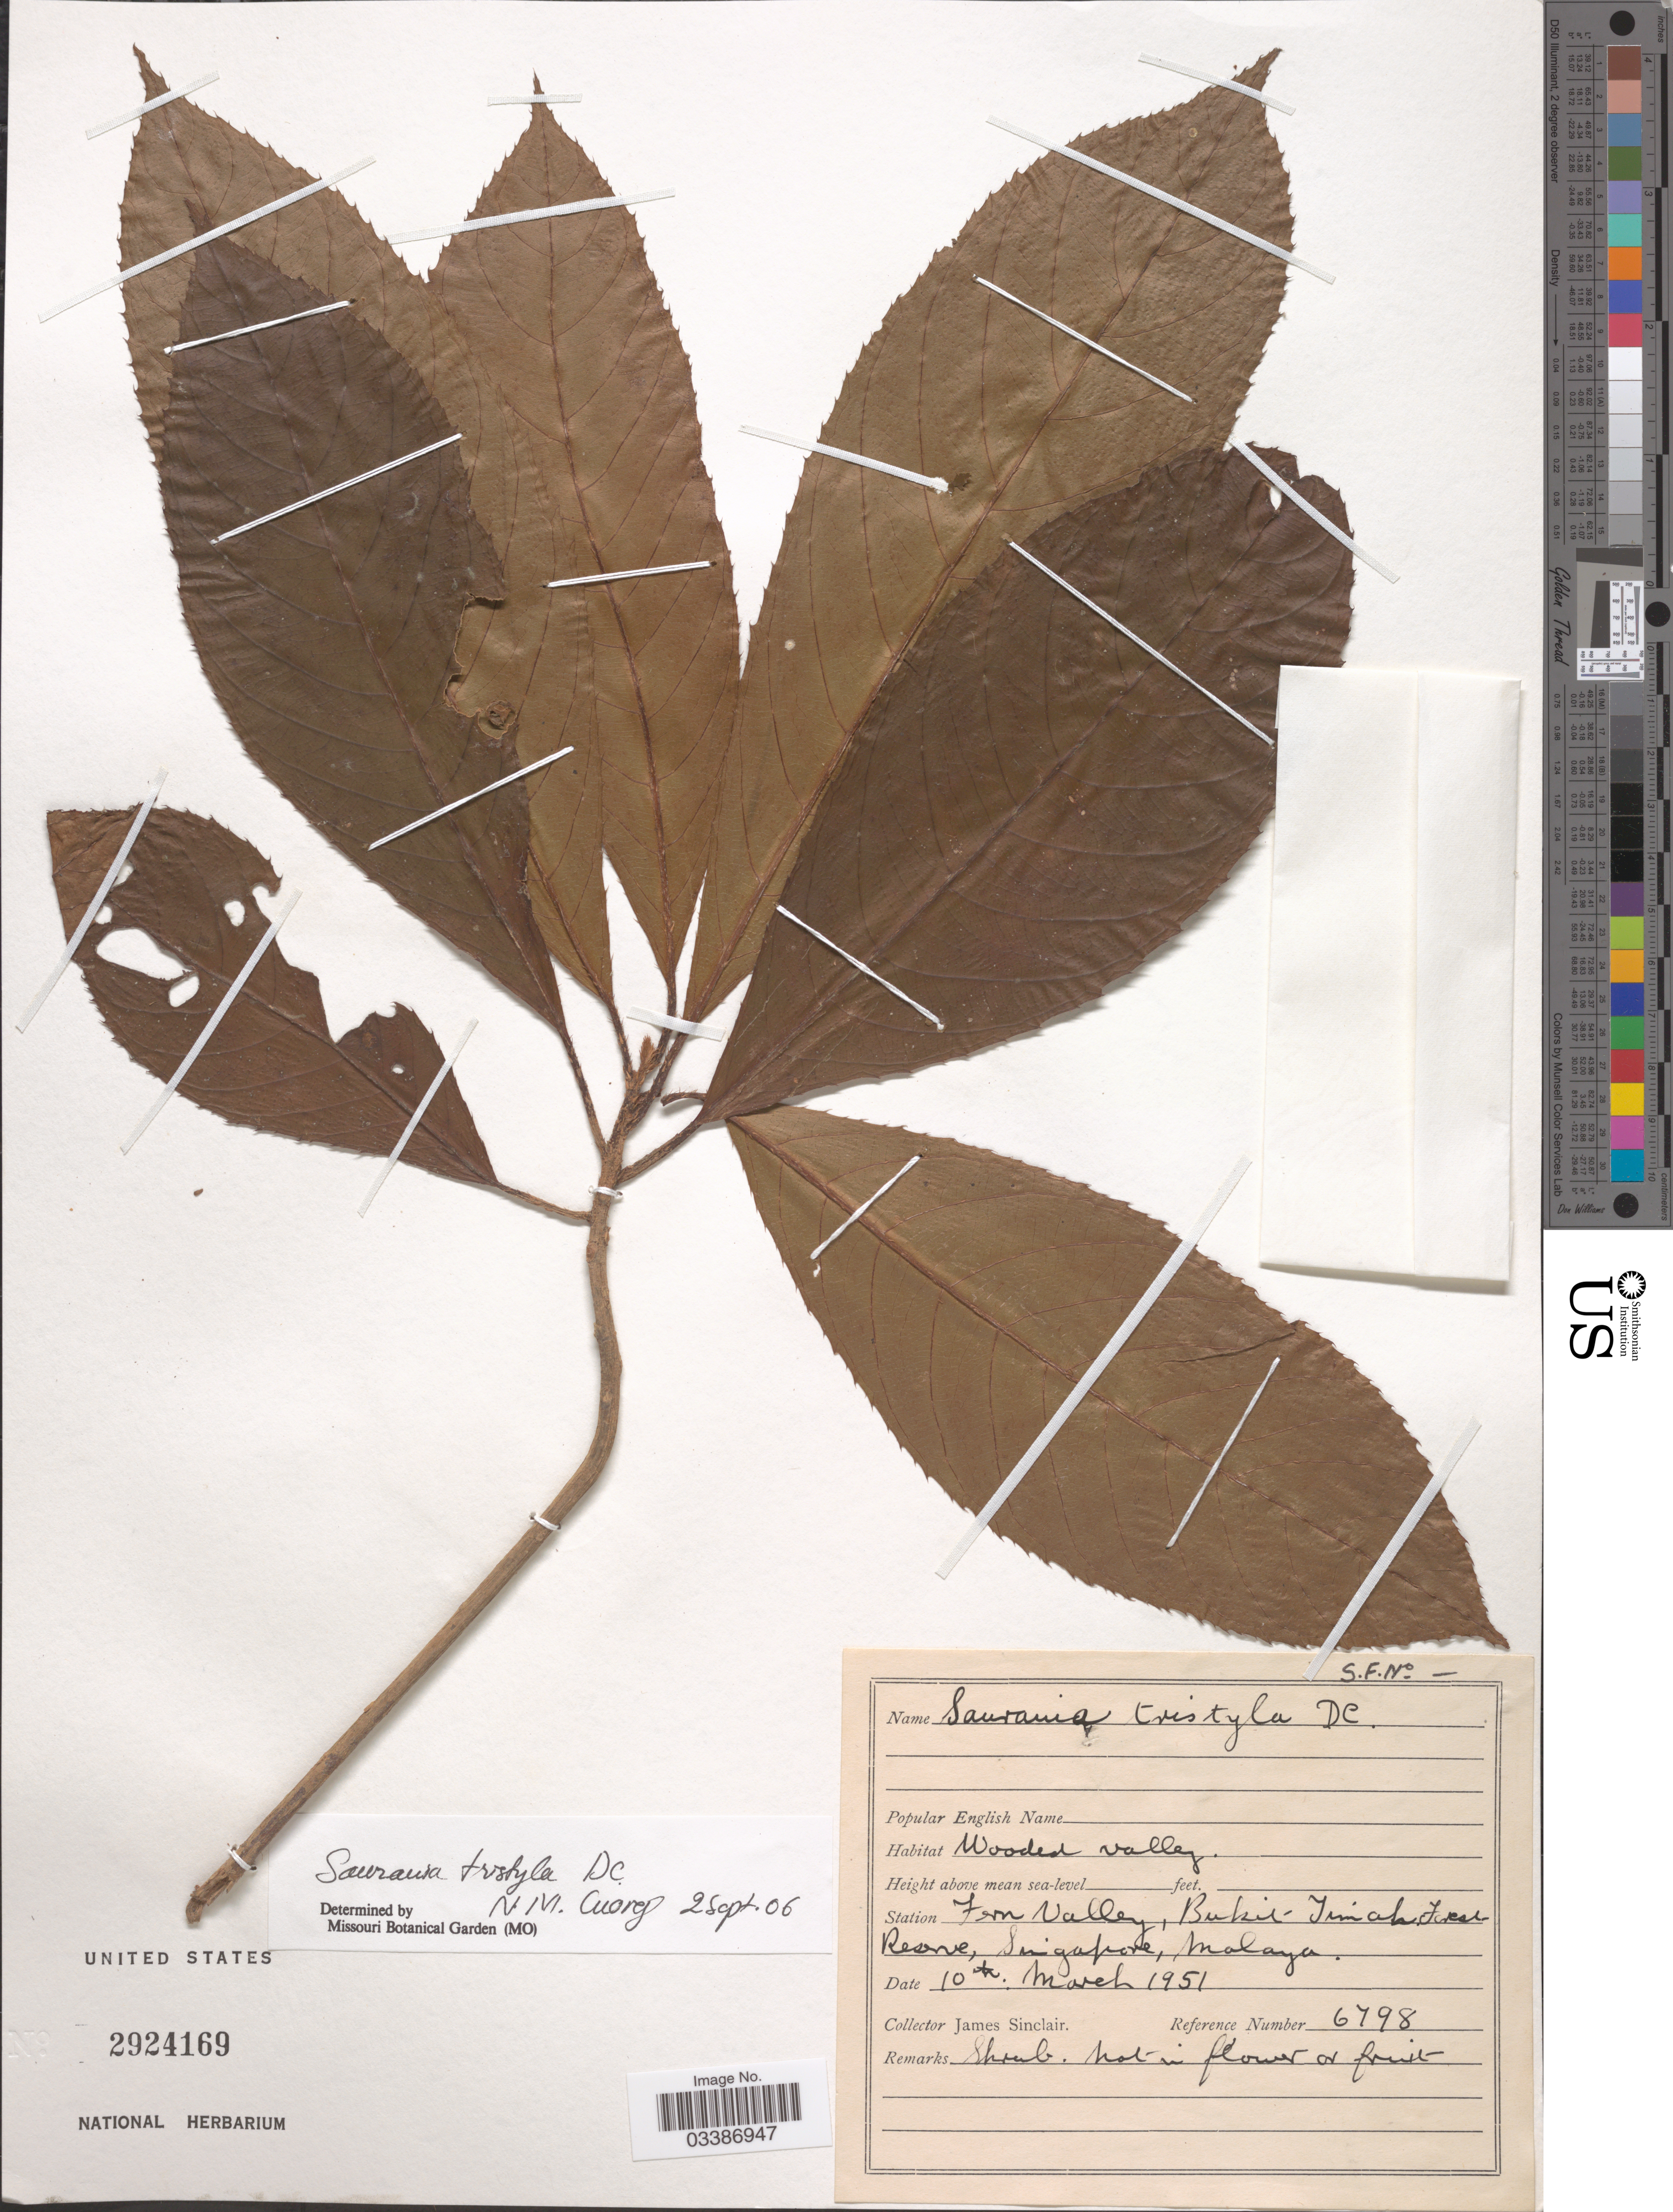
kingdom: Plantae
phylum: Tracheophyta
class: Magnoliopsida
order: Ericales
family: Actinidiaceae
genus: Saurauia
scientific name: Saurauia tristyla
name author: DC.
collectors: J. Sinclair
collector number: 6798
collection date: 1951-03-10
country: Singapore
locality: Station Fern Valley, Bukit-Timah Forest Reserve, Malaya.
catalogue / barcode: US 2924169